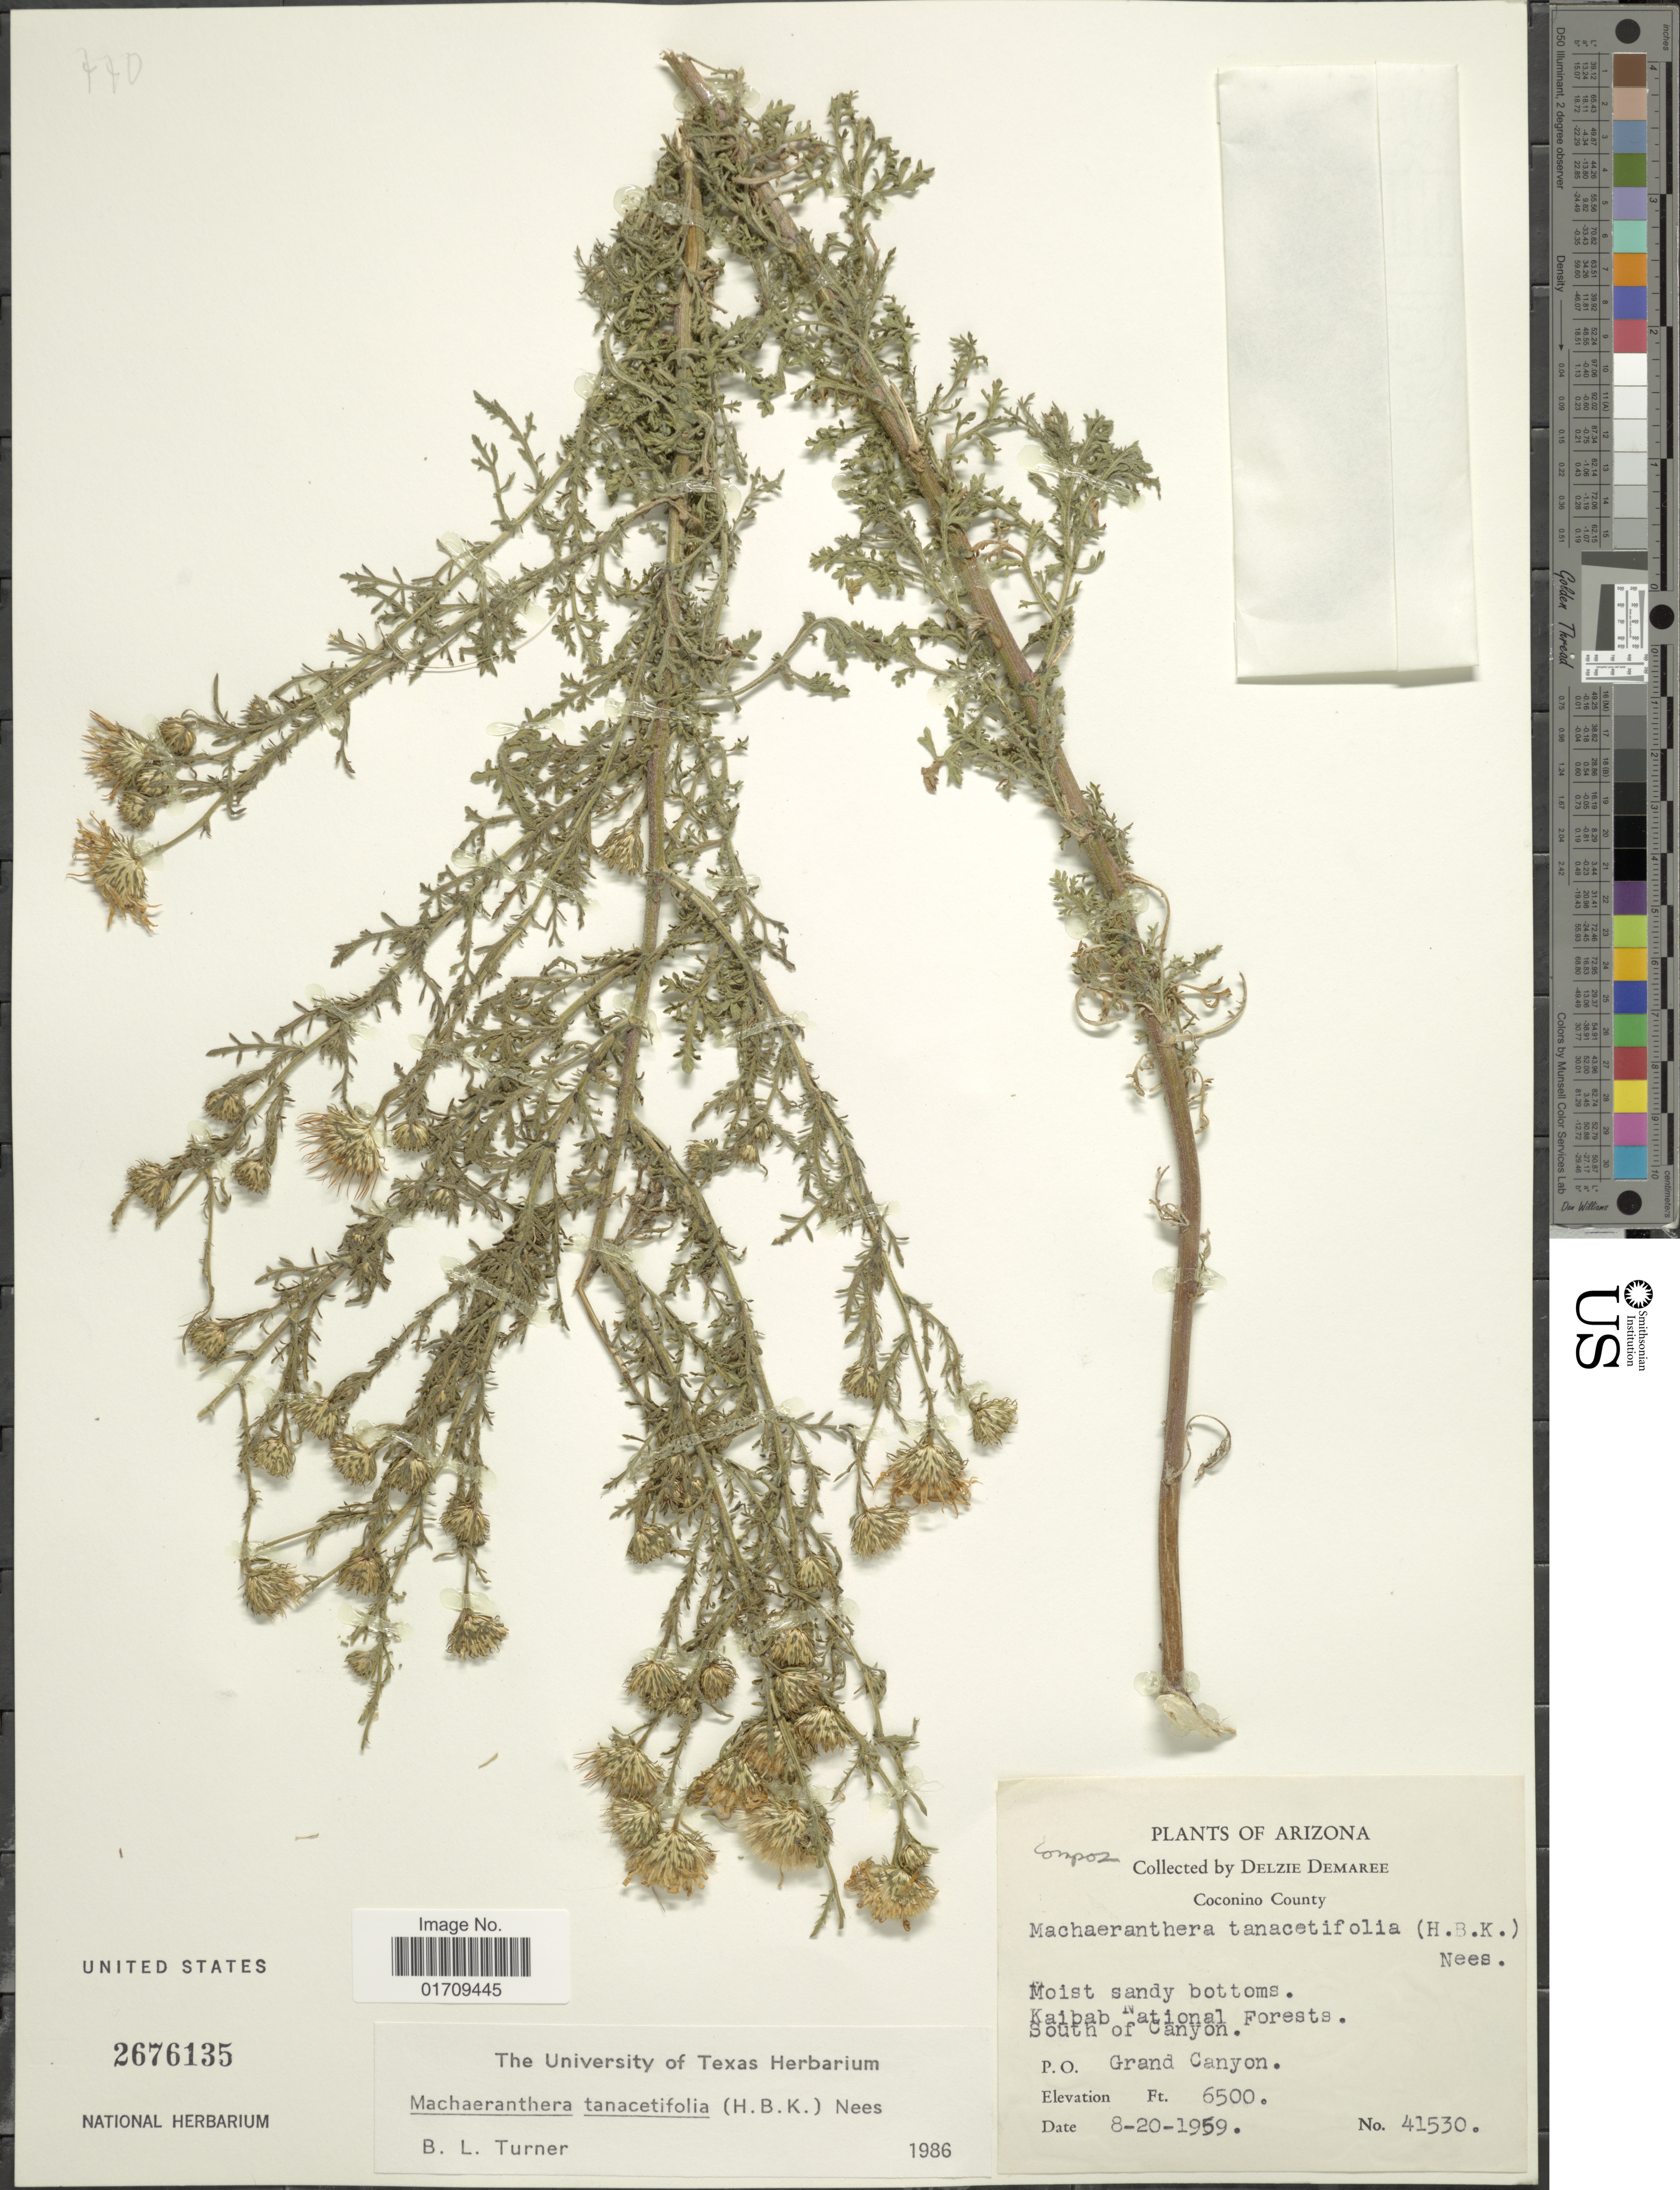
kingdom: Plantae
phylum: Tracheophyta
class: Magnoliopsida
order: Asterales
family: Asteraceae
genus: Machaeranthera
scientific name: Machaeranthera tanacetifolia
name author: (Kunth) Nees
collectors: D. Demaree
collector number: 41530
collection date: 1959-08-20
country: United States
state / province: Arizona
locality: Coconino County, Kaibab National Forests, South of Canyon, P. O. Grand Canyon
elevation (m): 1981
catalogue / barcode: US 2676135